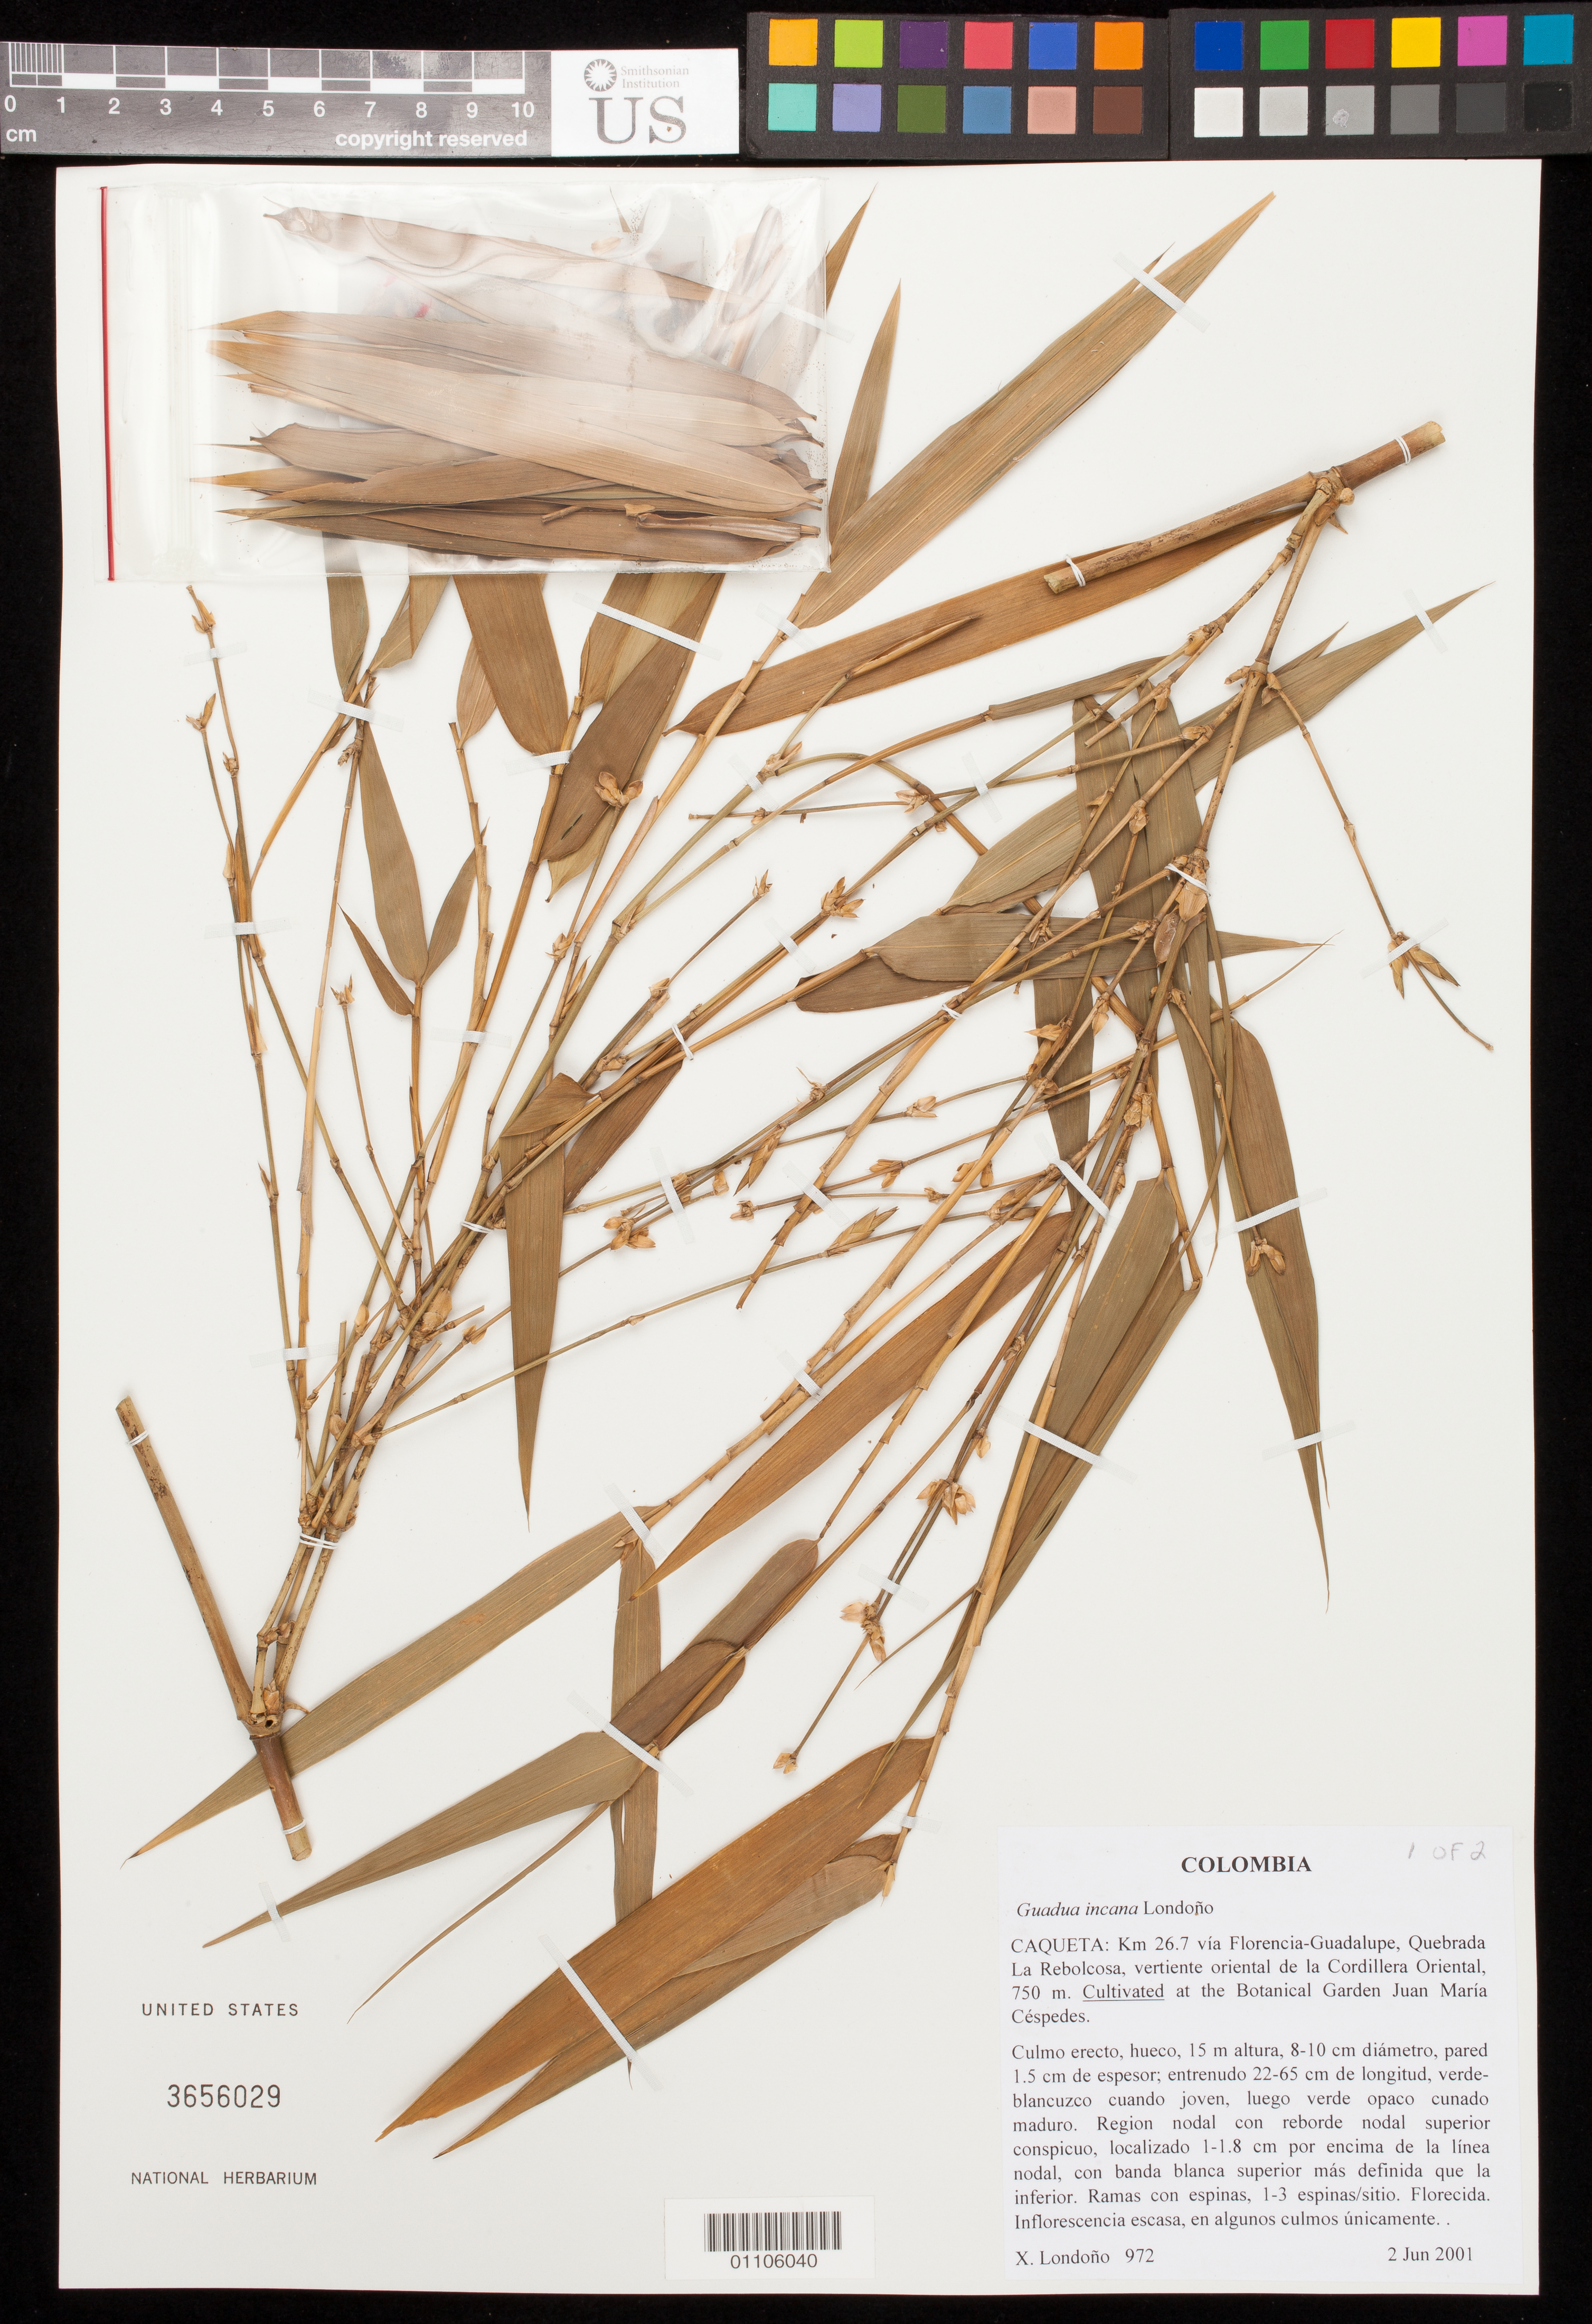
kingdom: Plantae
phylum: Tracheophyta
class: Liliopsida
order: Poales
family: Poaceae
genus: Guadua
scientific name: Guadua incana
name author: Londoño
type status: Isotype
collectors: X. Londoño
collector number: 972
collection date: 2001-06-02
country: Colombia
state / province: Caquetá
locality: Caqueta: Km 26.7 vía Florencia-Guadalupe, Quebrada La Rebolcosa, vertiente oriental de la Cordillera Oriental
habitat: Cultivated at the Botanical Garden Juan María Céspedes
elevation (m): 750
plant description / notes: Cultivated at the Botanical Garden Juan María Céspedes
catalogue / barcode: US 3656029